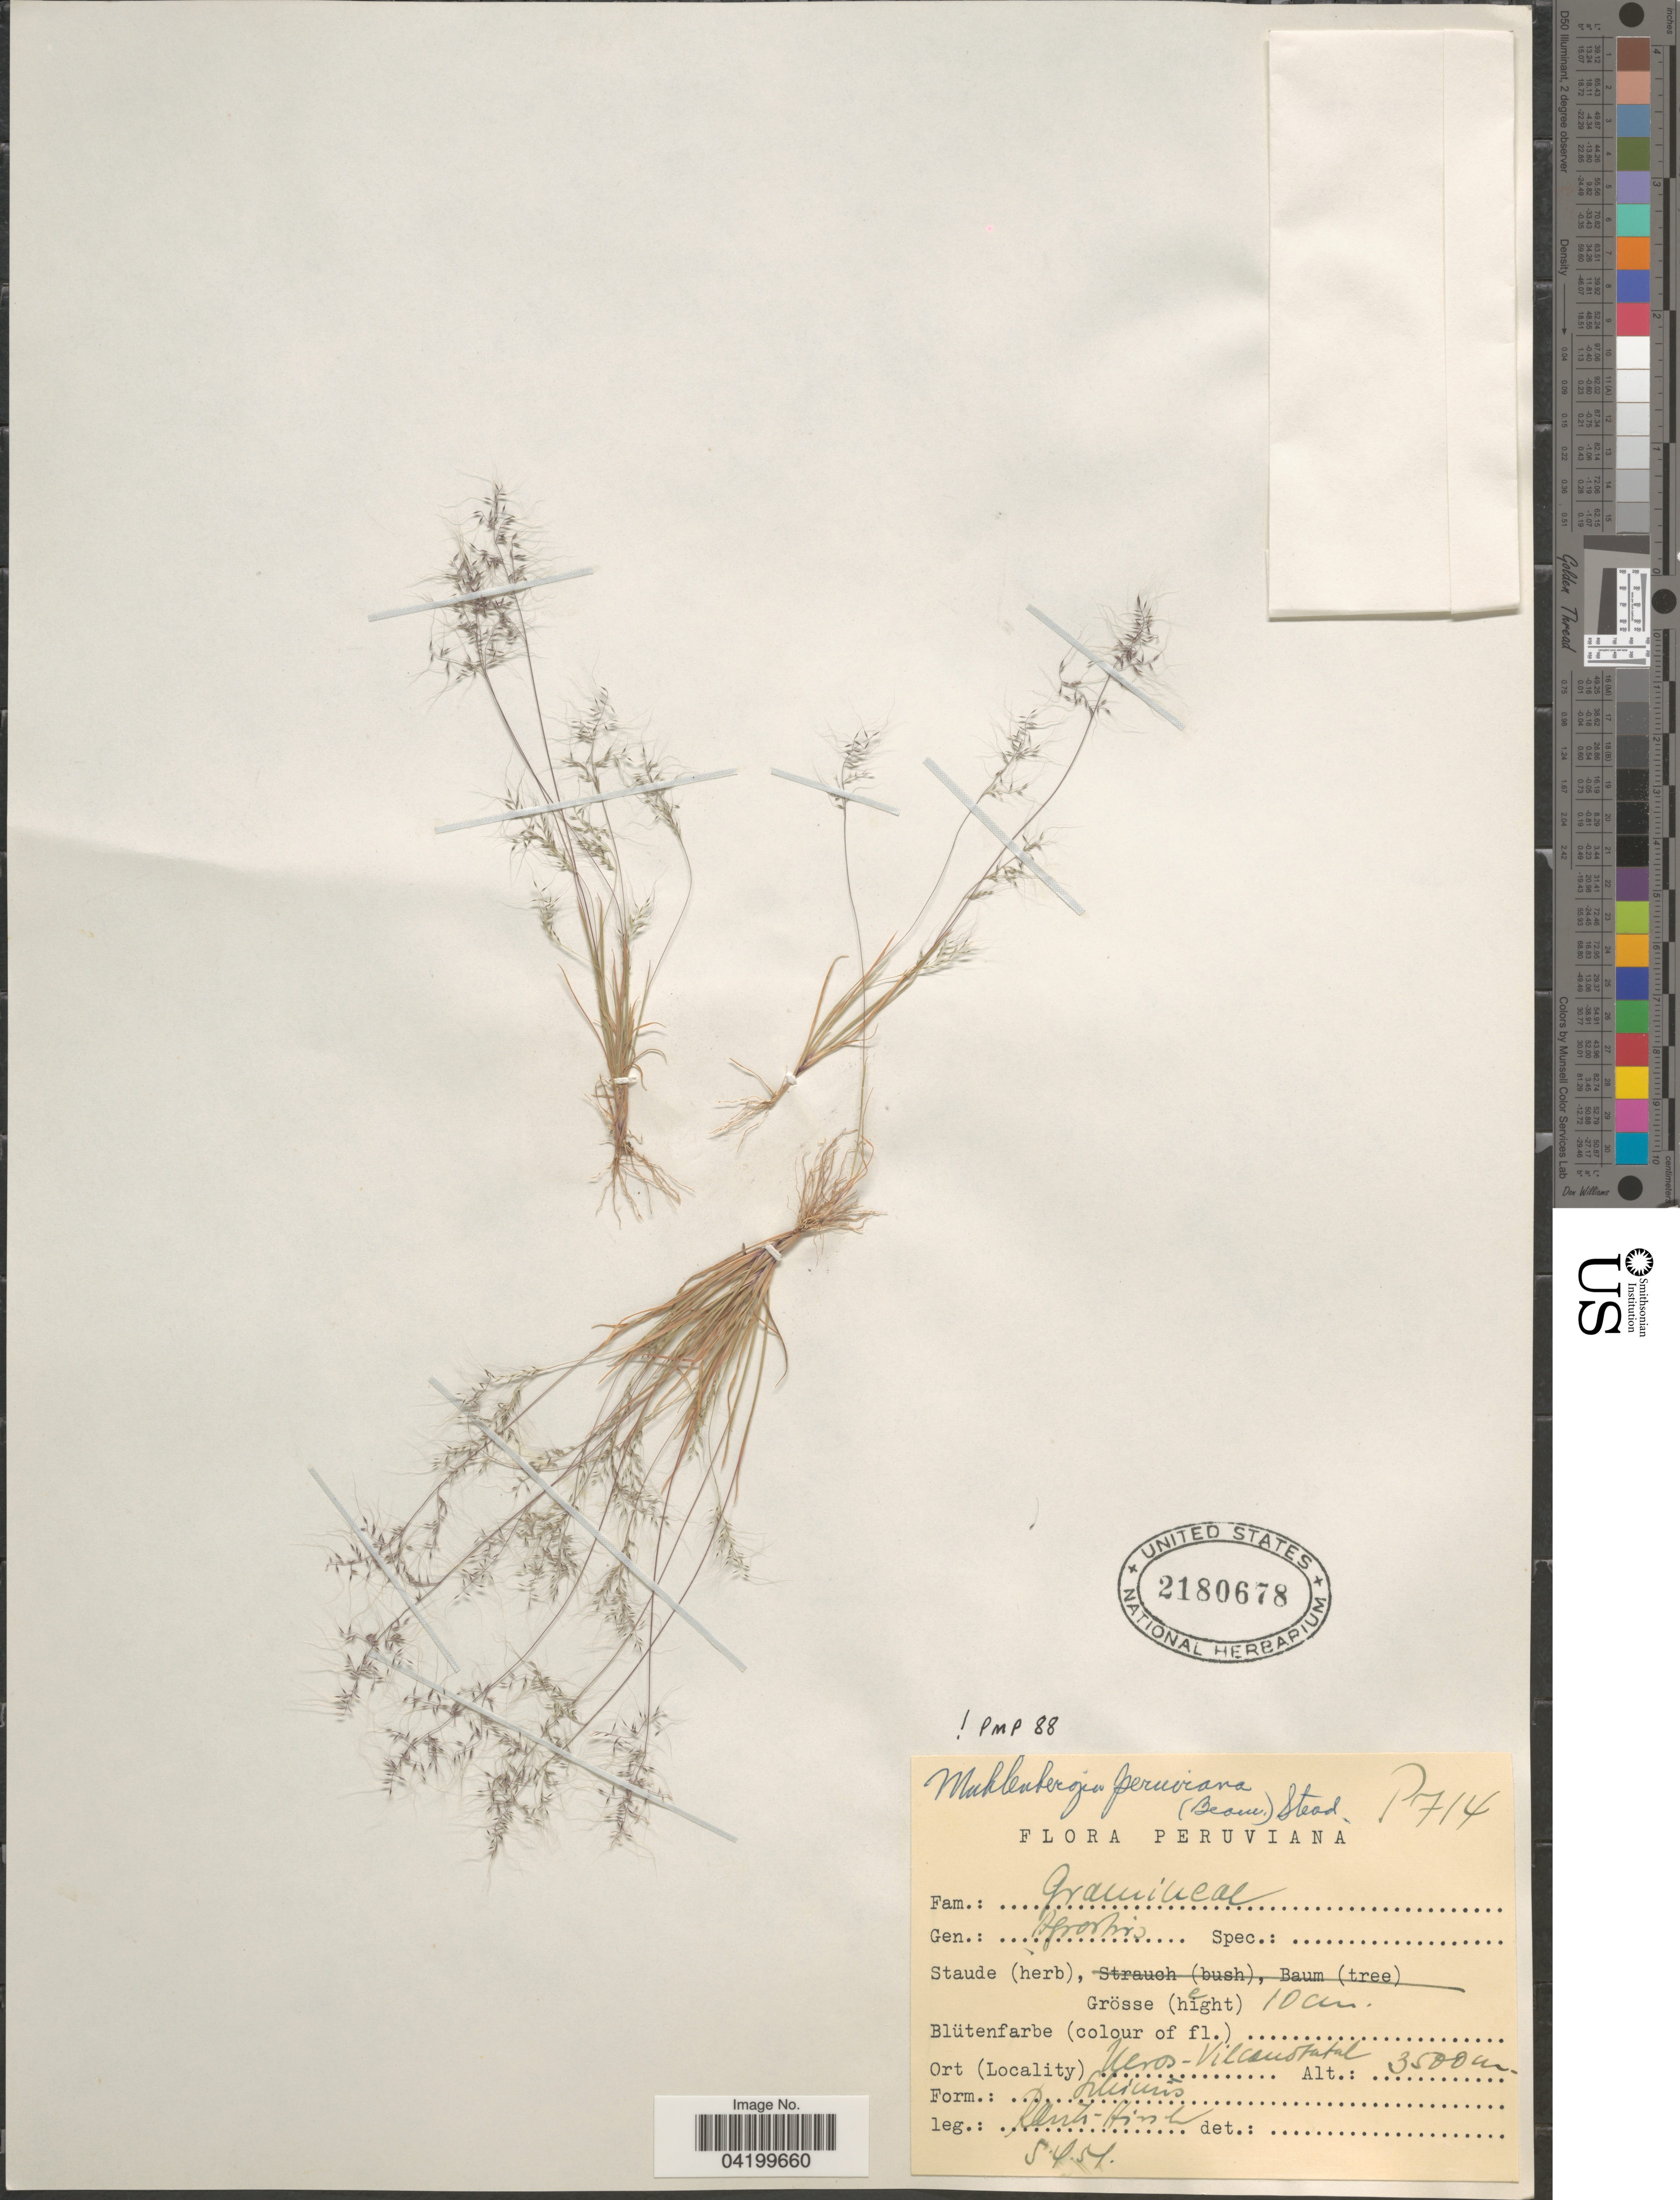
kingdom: Plantae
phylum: Tracheophyta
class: Liliopsida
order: Poales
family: Poaceae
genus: Muhlenbergia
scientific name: Muhlenbergia peruviana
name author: (P. Beauv.) Steud.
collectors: -. Rauh & Hirsch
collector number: P714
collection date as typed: Transcribed d/m/y: 5/4/51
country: Peru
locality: Ueros-Vilcaustatal. [interpreted]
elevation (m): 3500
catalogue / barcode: US 2180678